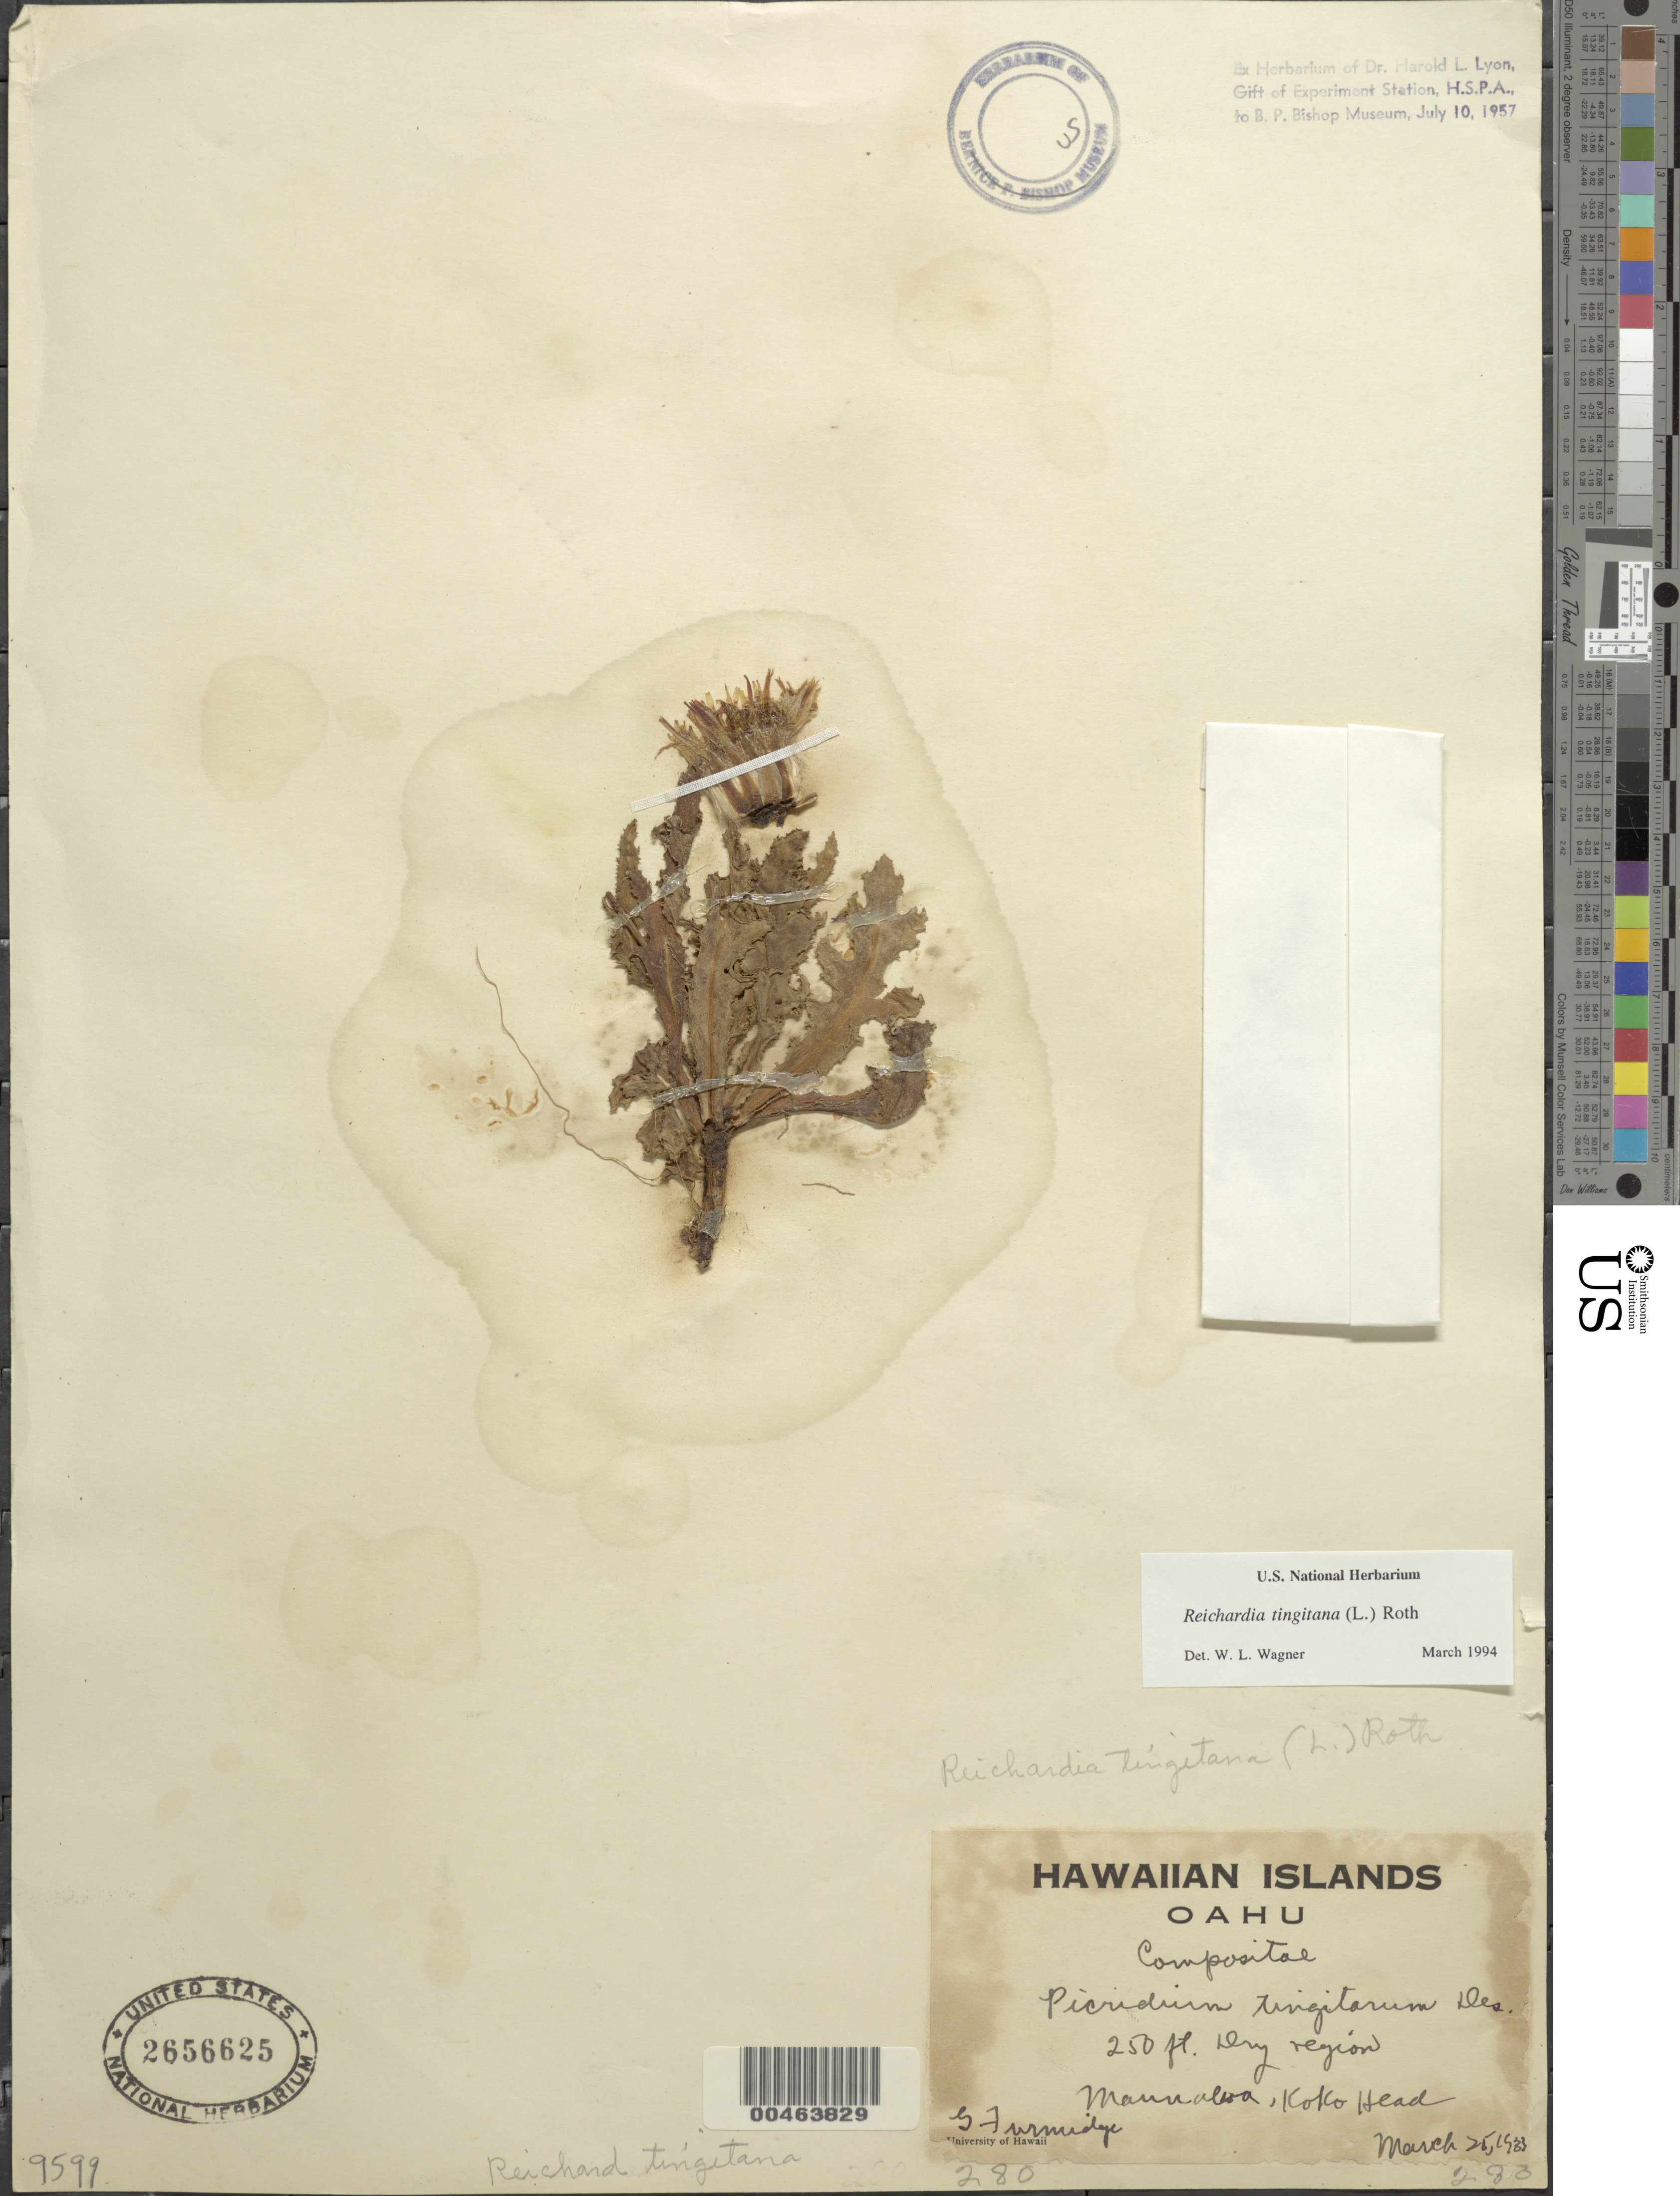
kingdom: Plantae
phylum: Tracheophyta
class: Magnoliopsida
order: Asterales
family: Asteraceae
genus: Reichardia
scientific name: Reichardia tingitana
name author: (L.) Roth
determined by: Wagner, W. L., (BOT), Smithsonian Institution - National Museum of Natural History (UNITED STATES)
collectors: S. Furmidge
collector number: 280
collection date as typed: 25 Mar 1933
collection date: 1933-03-25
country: United States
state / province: Hawaii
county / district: Honolulu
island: Oahu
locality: Maunalua, Koko Head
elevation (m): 76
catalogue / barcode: US 2656625